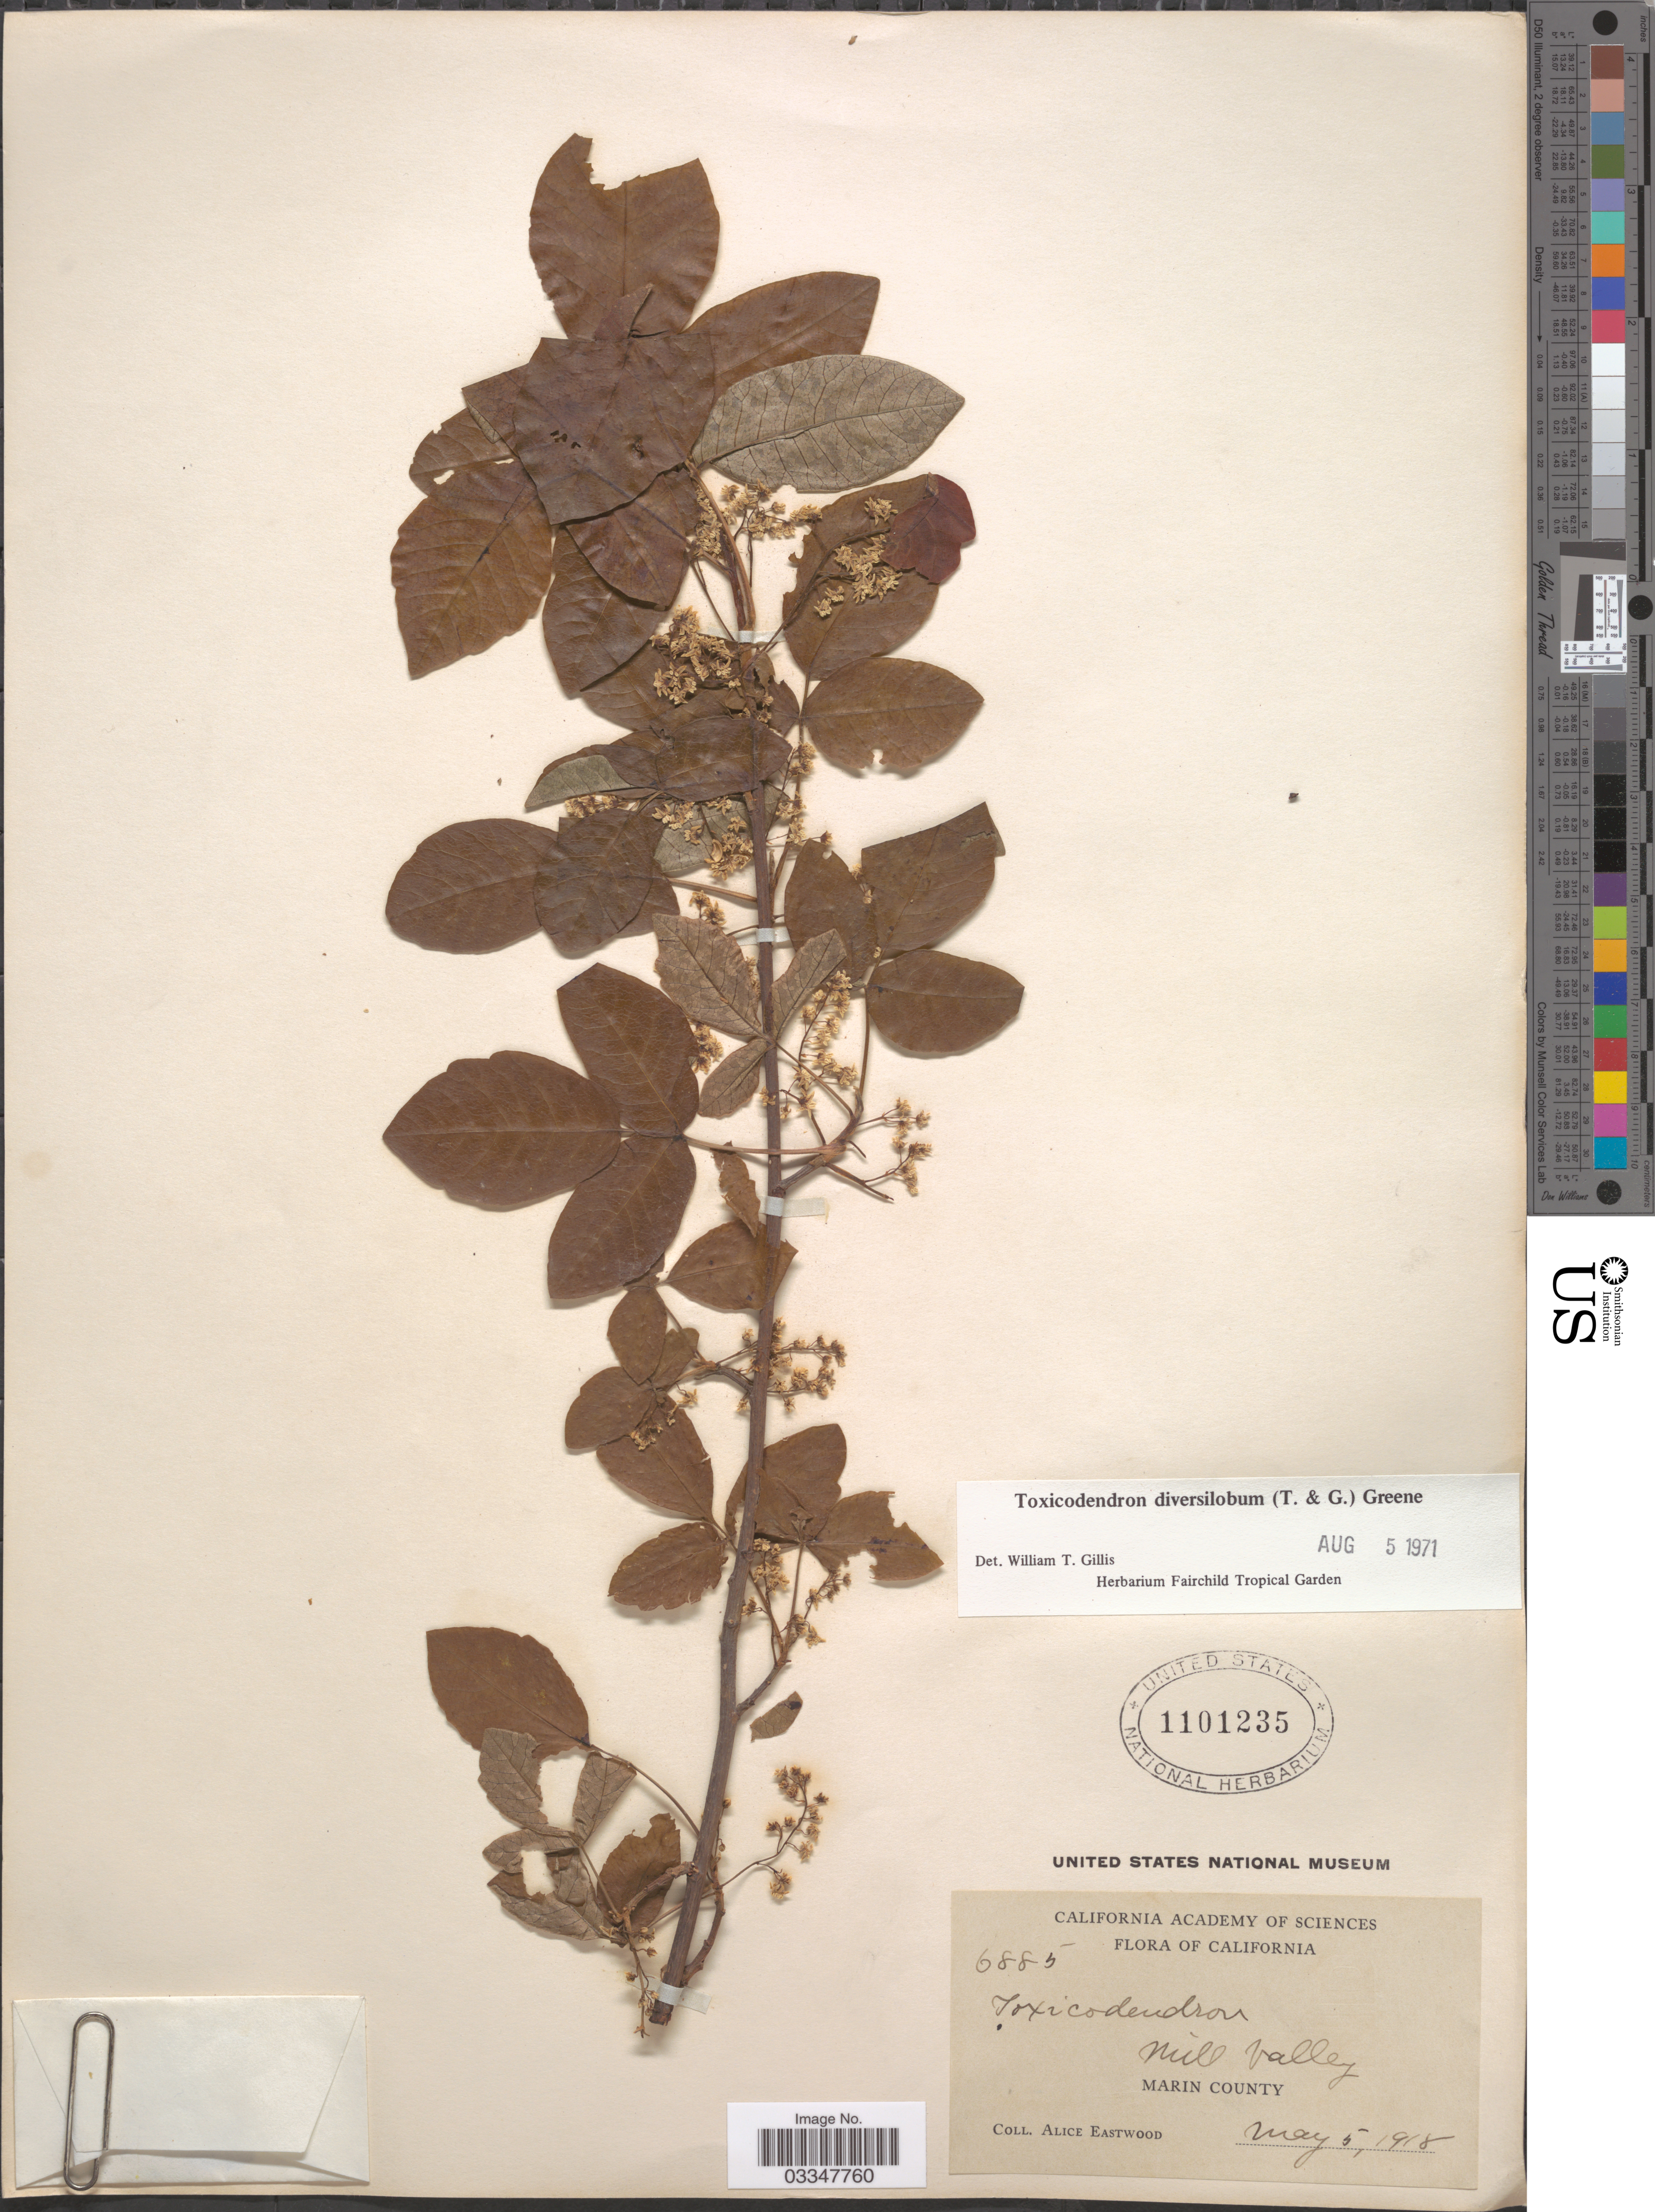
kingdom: Plantae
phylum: Tracheophyta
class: Magnoliopsida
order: Sapindales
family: Anacardiaceae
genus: Toxicodendron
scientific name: Toxicodendron diversilobum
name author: (Torr. & A. Gray) Greene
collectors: A. Eastwood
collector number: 6885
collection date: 1918-05-05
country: United States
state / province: California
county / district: Marin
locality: Mill Valley. Marin County.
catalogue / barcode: US 1101235